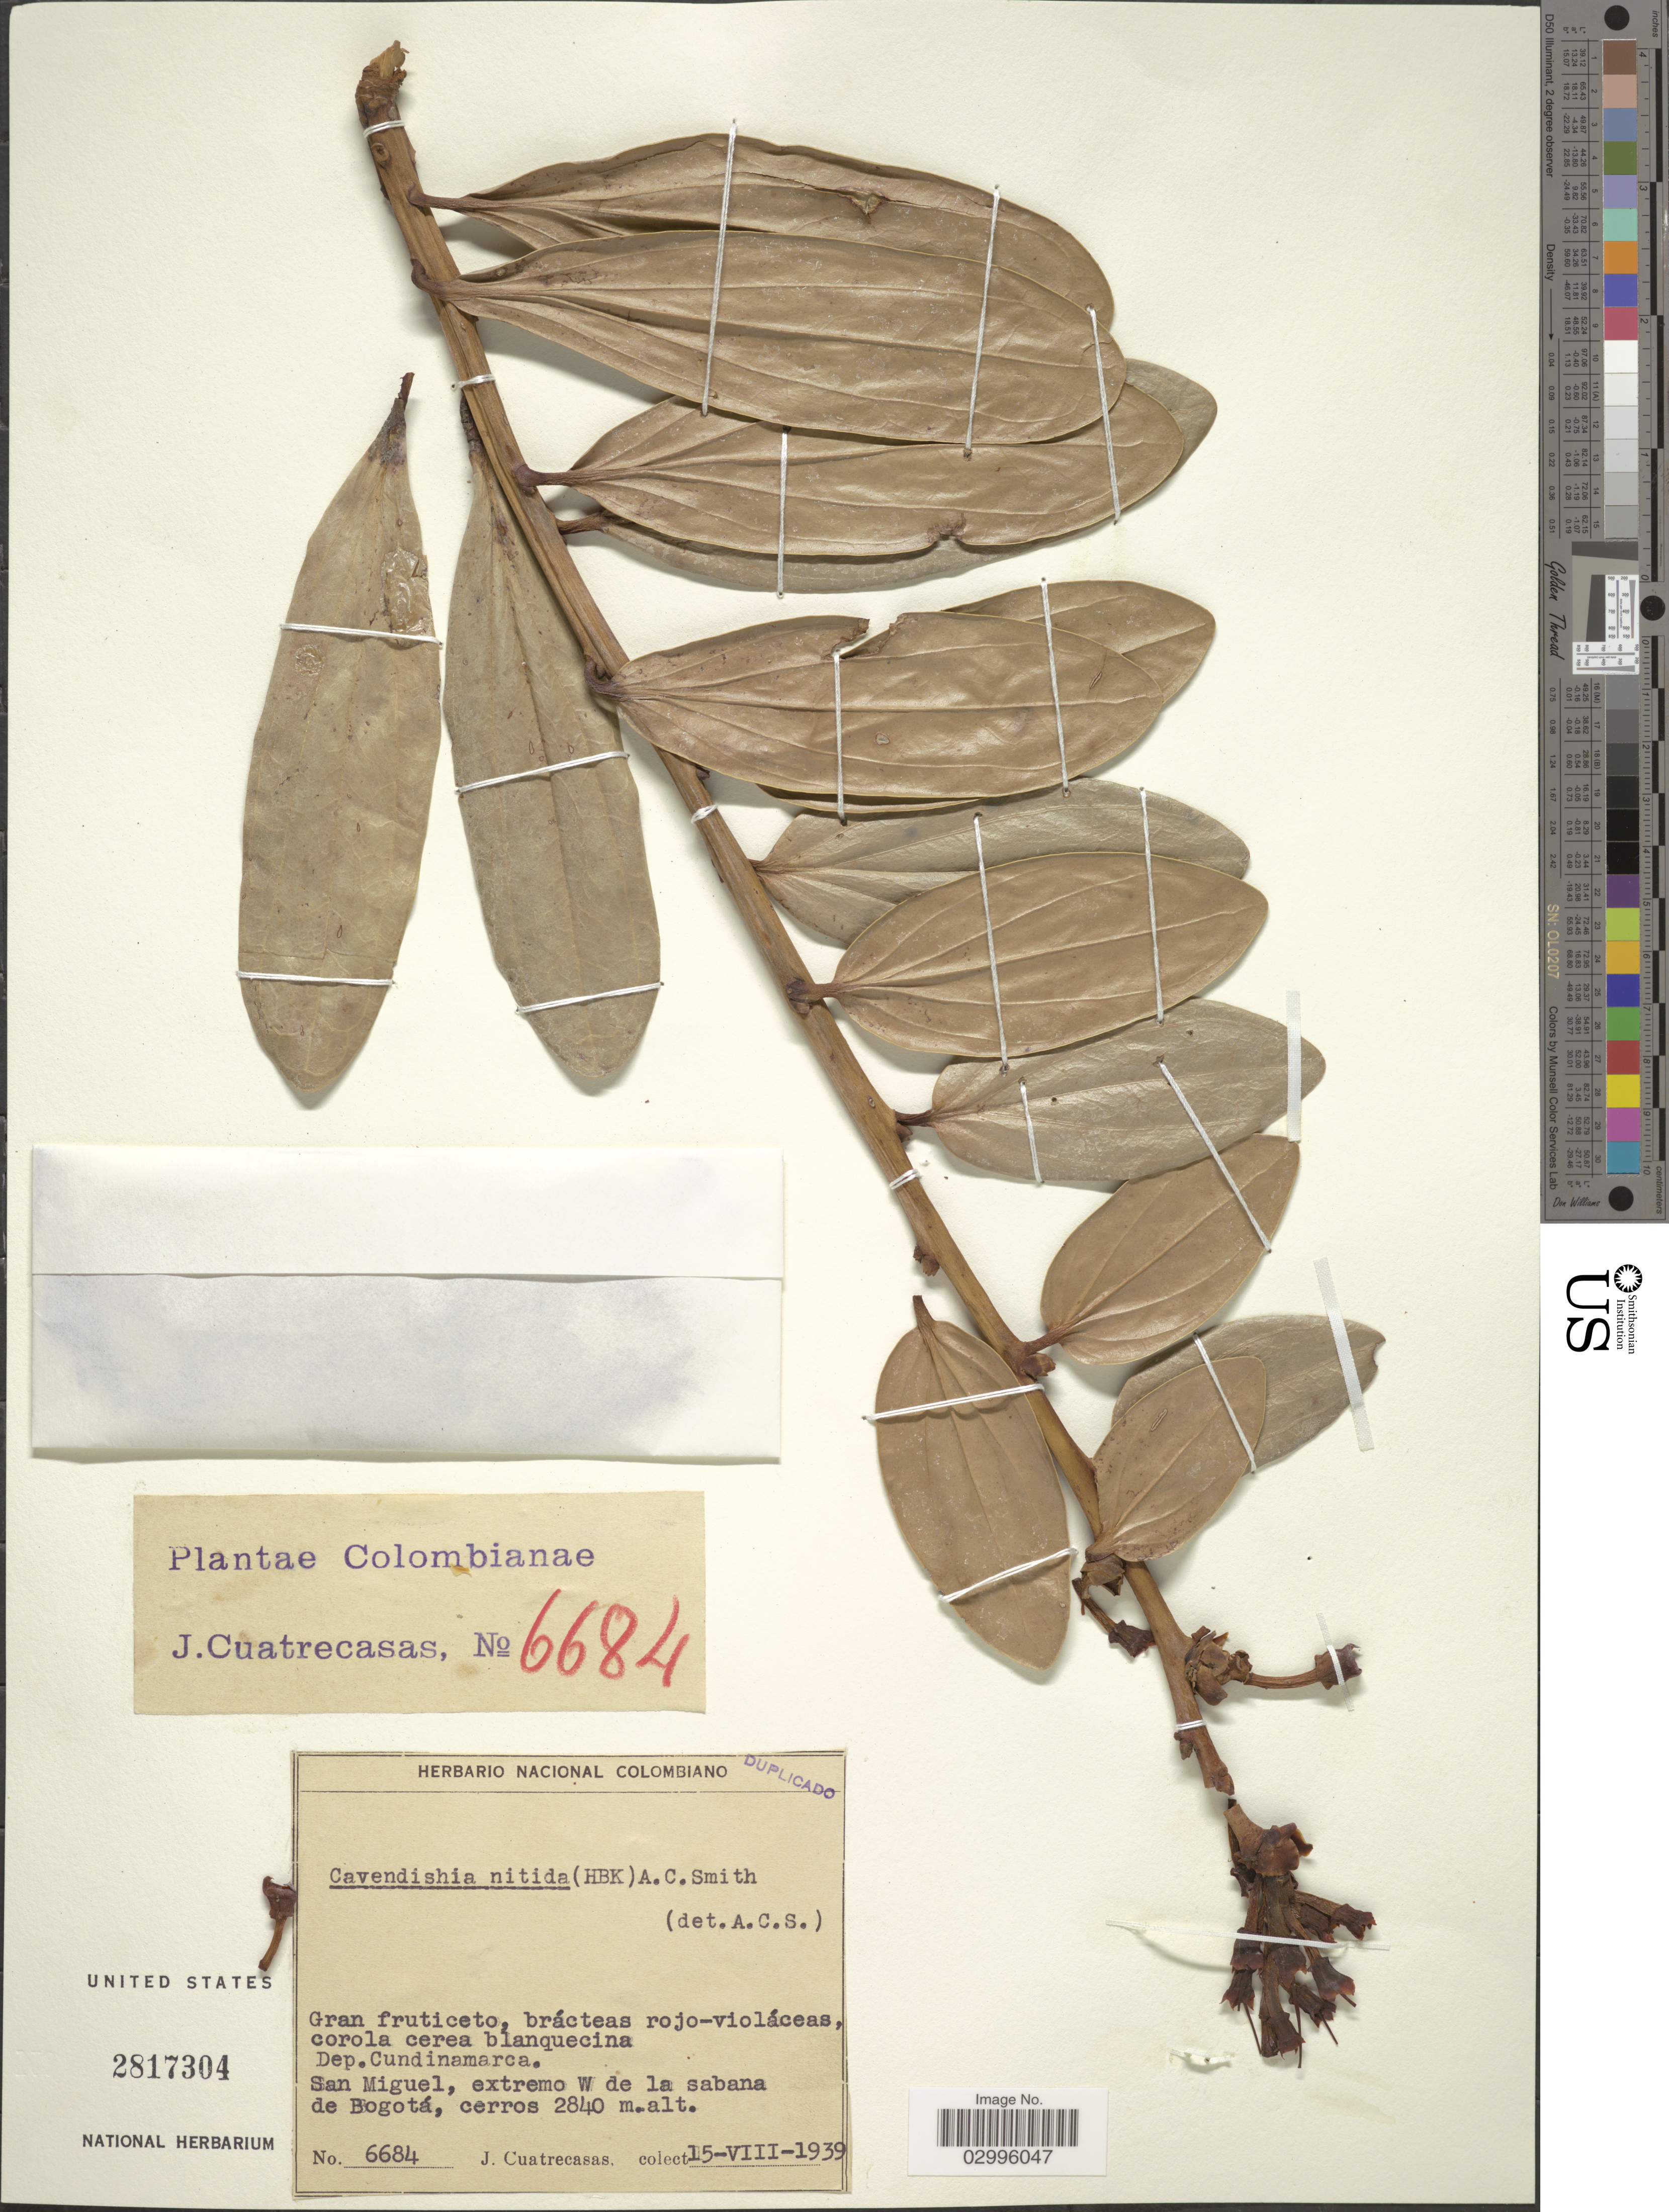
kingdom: Plantae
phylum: Tracheophyta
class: Magnoliopsida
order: Ericales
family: Ericaceae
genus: Cavendishia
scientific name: Cavendishia nitida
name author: (Kunth) A.C. Sm.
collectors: J. Cuatrecasas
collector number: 6684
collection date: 1939-08-15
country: Colombia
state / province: Cundinamarca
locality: Dep. Cundinamarca. San Miguel, extremo W de la sabana de Bogotá.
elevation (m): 2840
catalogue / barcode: US 2817304